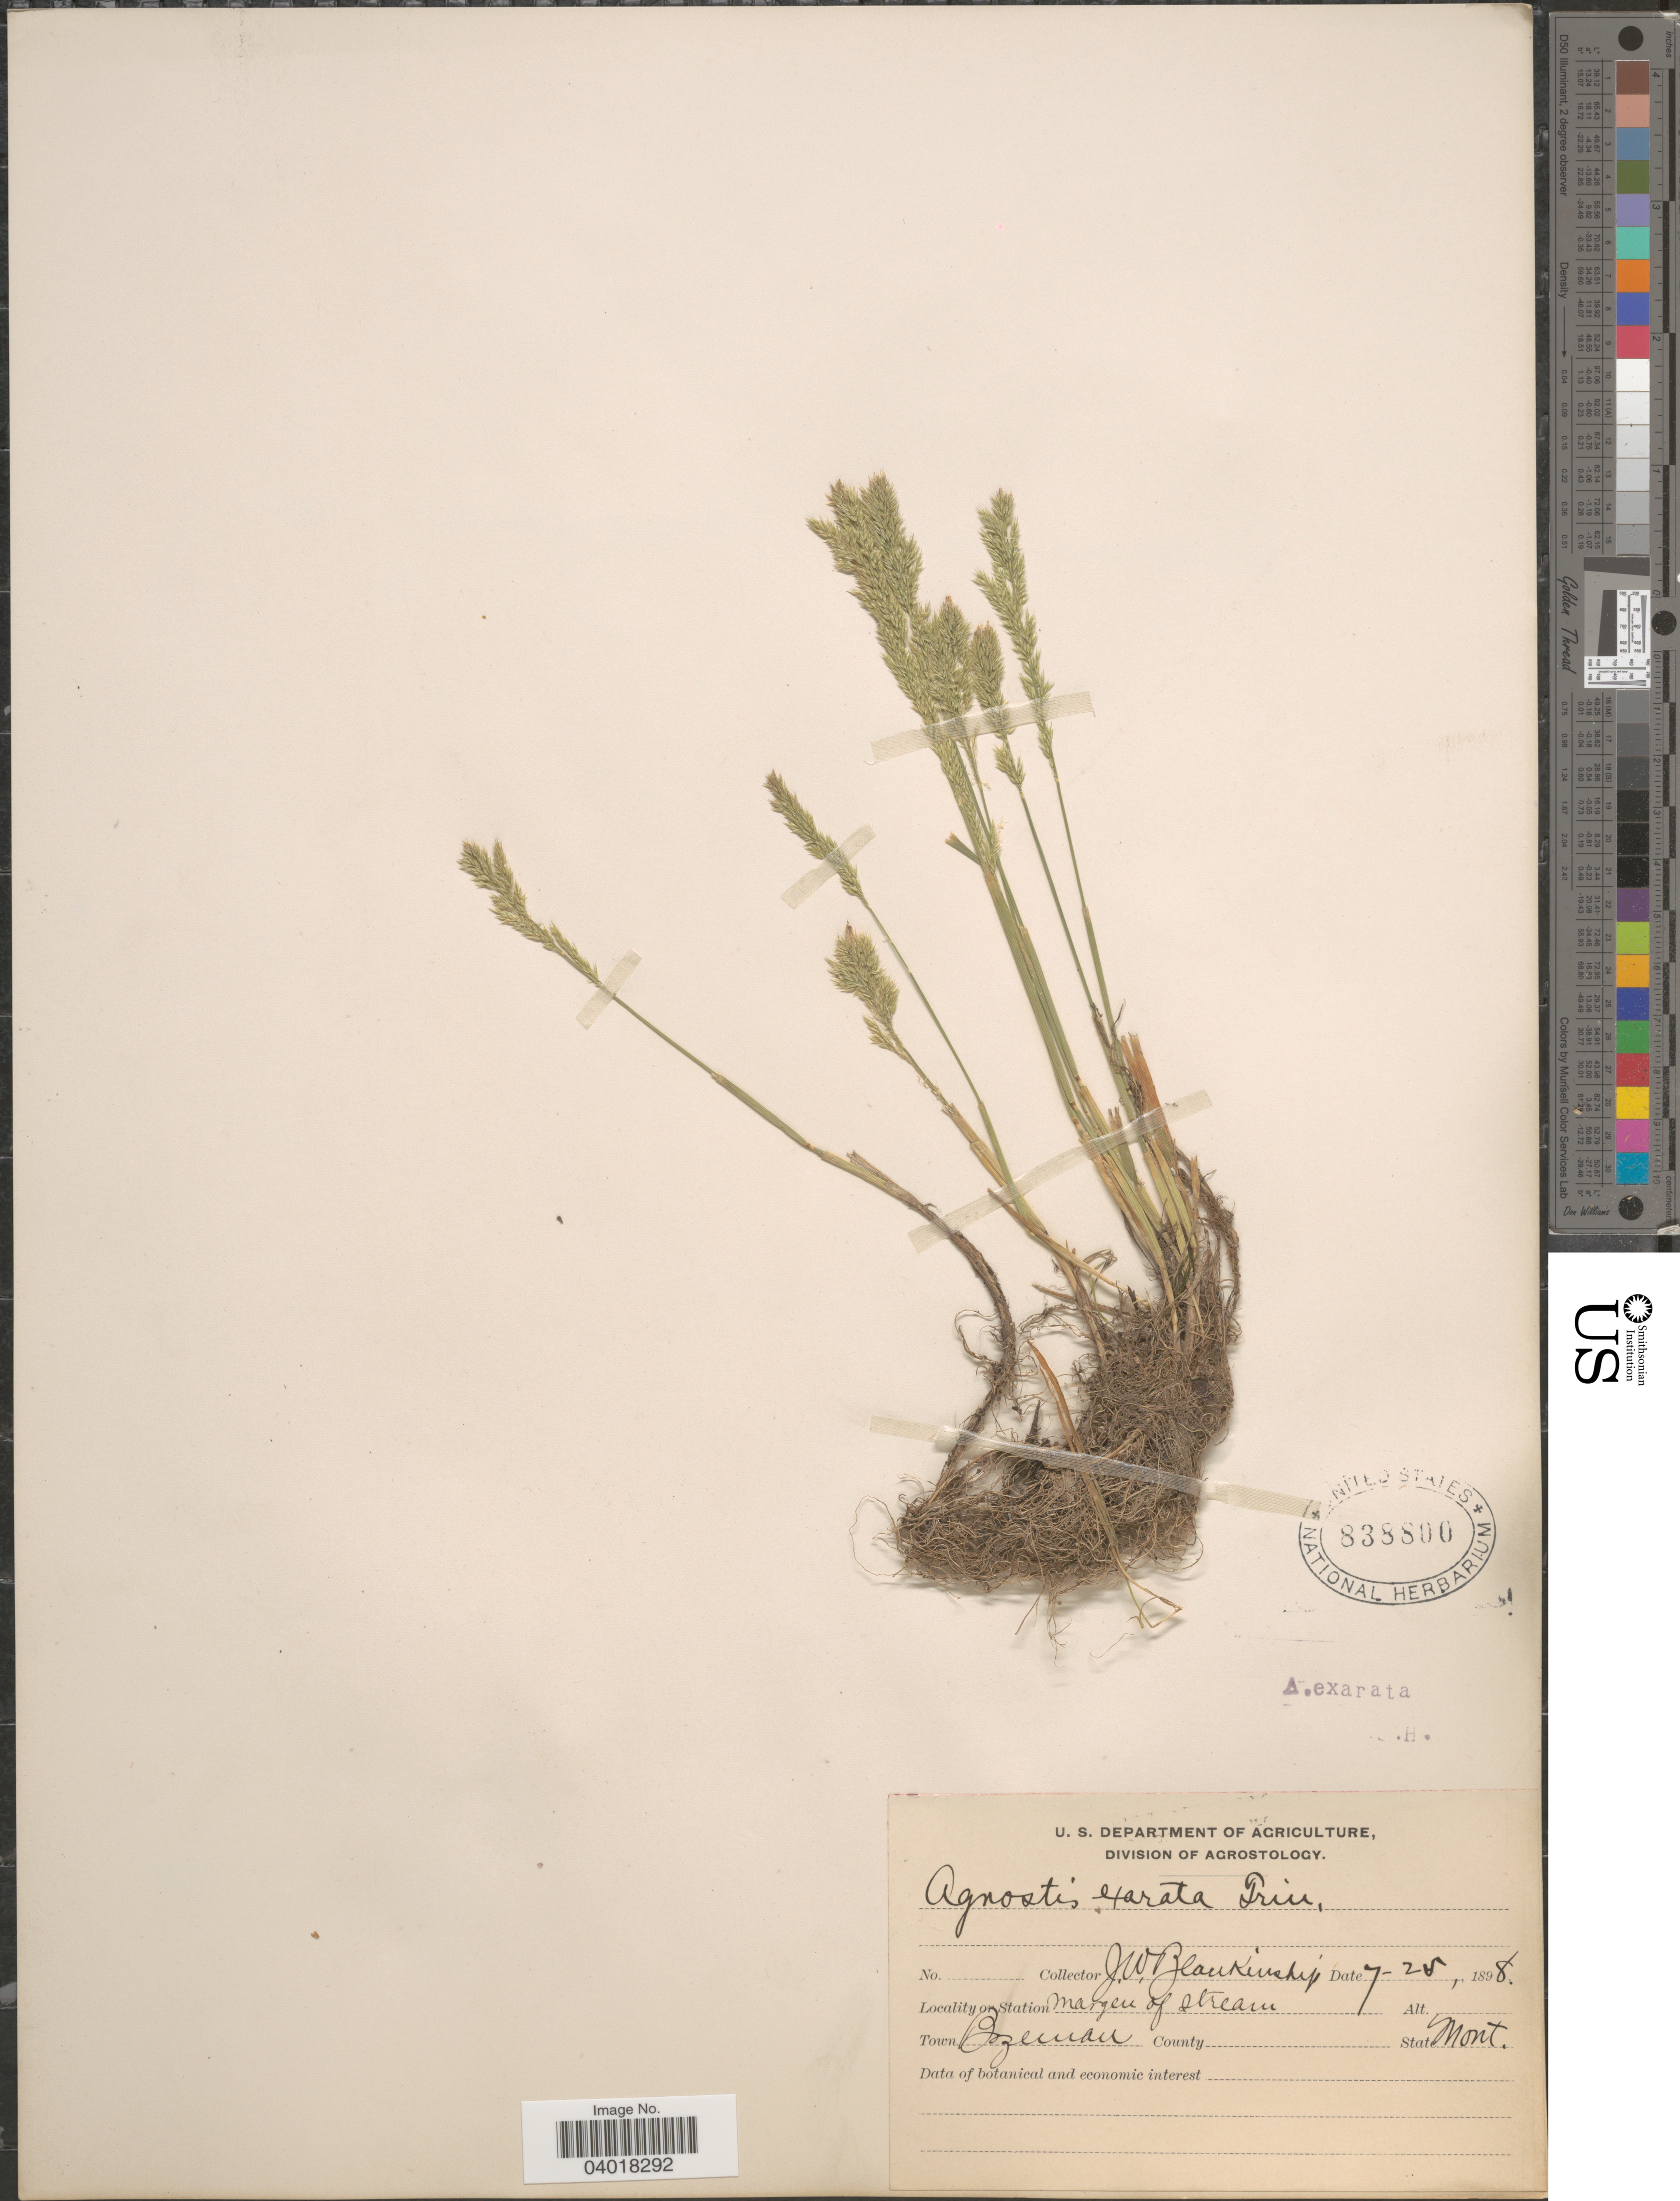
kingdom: Plantae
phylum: Tracheophyta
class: Liliopsida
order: Poales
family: Poaceae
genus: Agrostis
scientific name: Agrostis exarata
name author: Trin.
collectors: J. W. Blankinship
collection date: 1898-07-25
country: United States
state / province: Montana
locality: Town Bozeman.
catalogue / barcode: US 838800